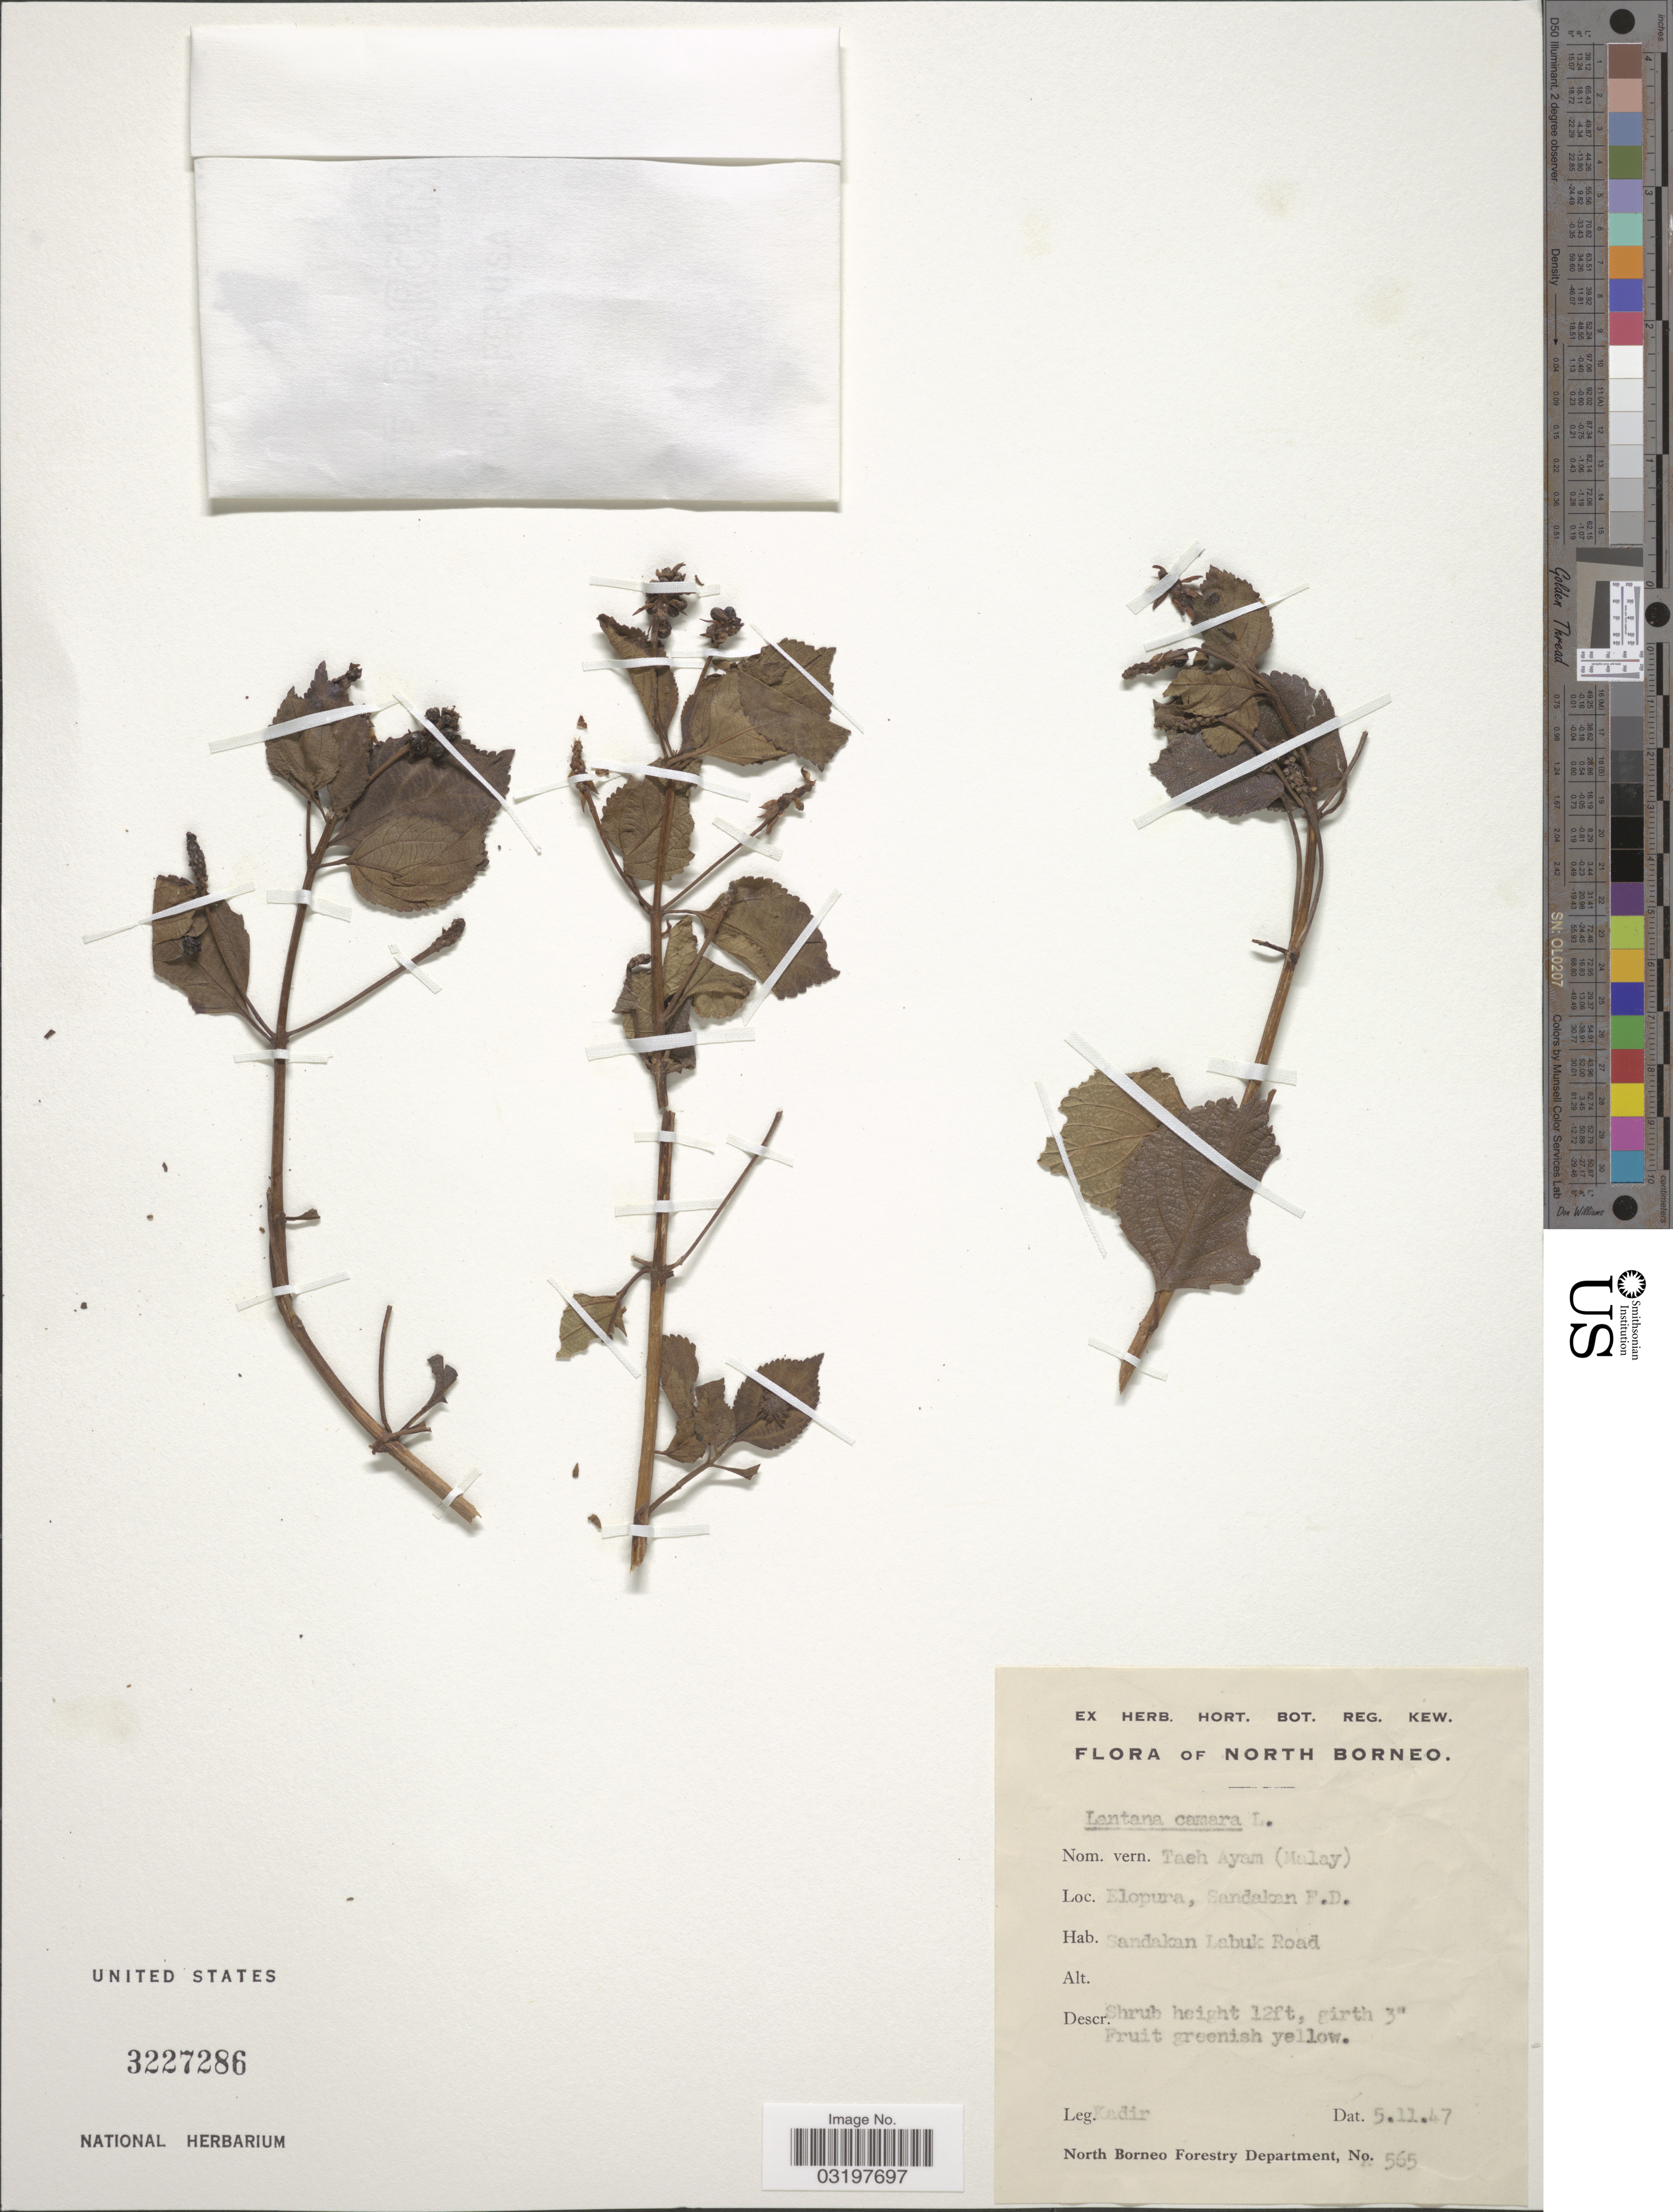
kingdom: Plantae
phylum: Tracheophyta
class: Magnoliopsida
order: Lamiales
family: Verbenaceae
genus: Lantana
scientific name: Lantana camara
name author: L.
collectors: -. Kadir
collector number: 565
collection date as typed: Transcribed d/m/y: 5/11/47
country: Malaysia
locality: North Borneo, Elopura, Sandakan F.D., Sandakan Labuk Road.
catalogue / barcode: US 3227286